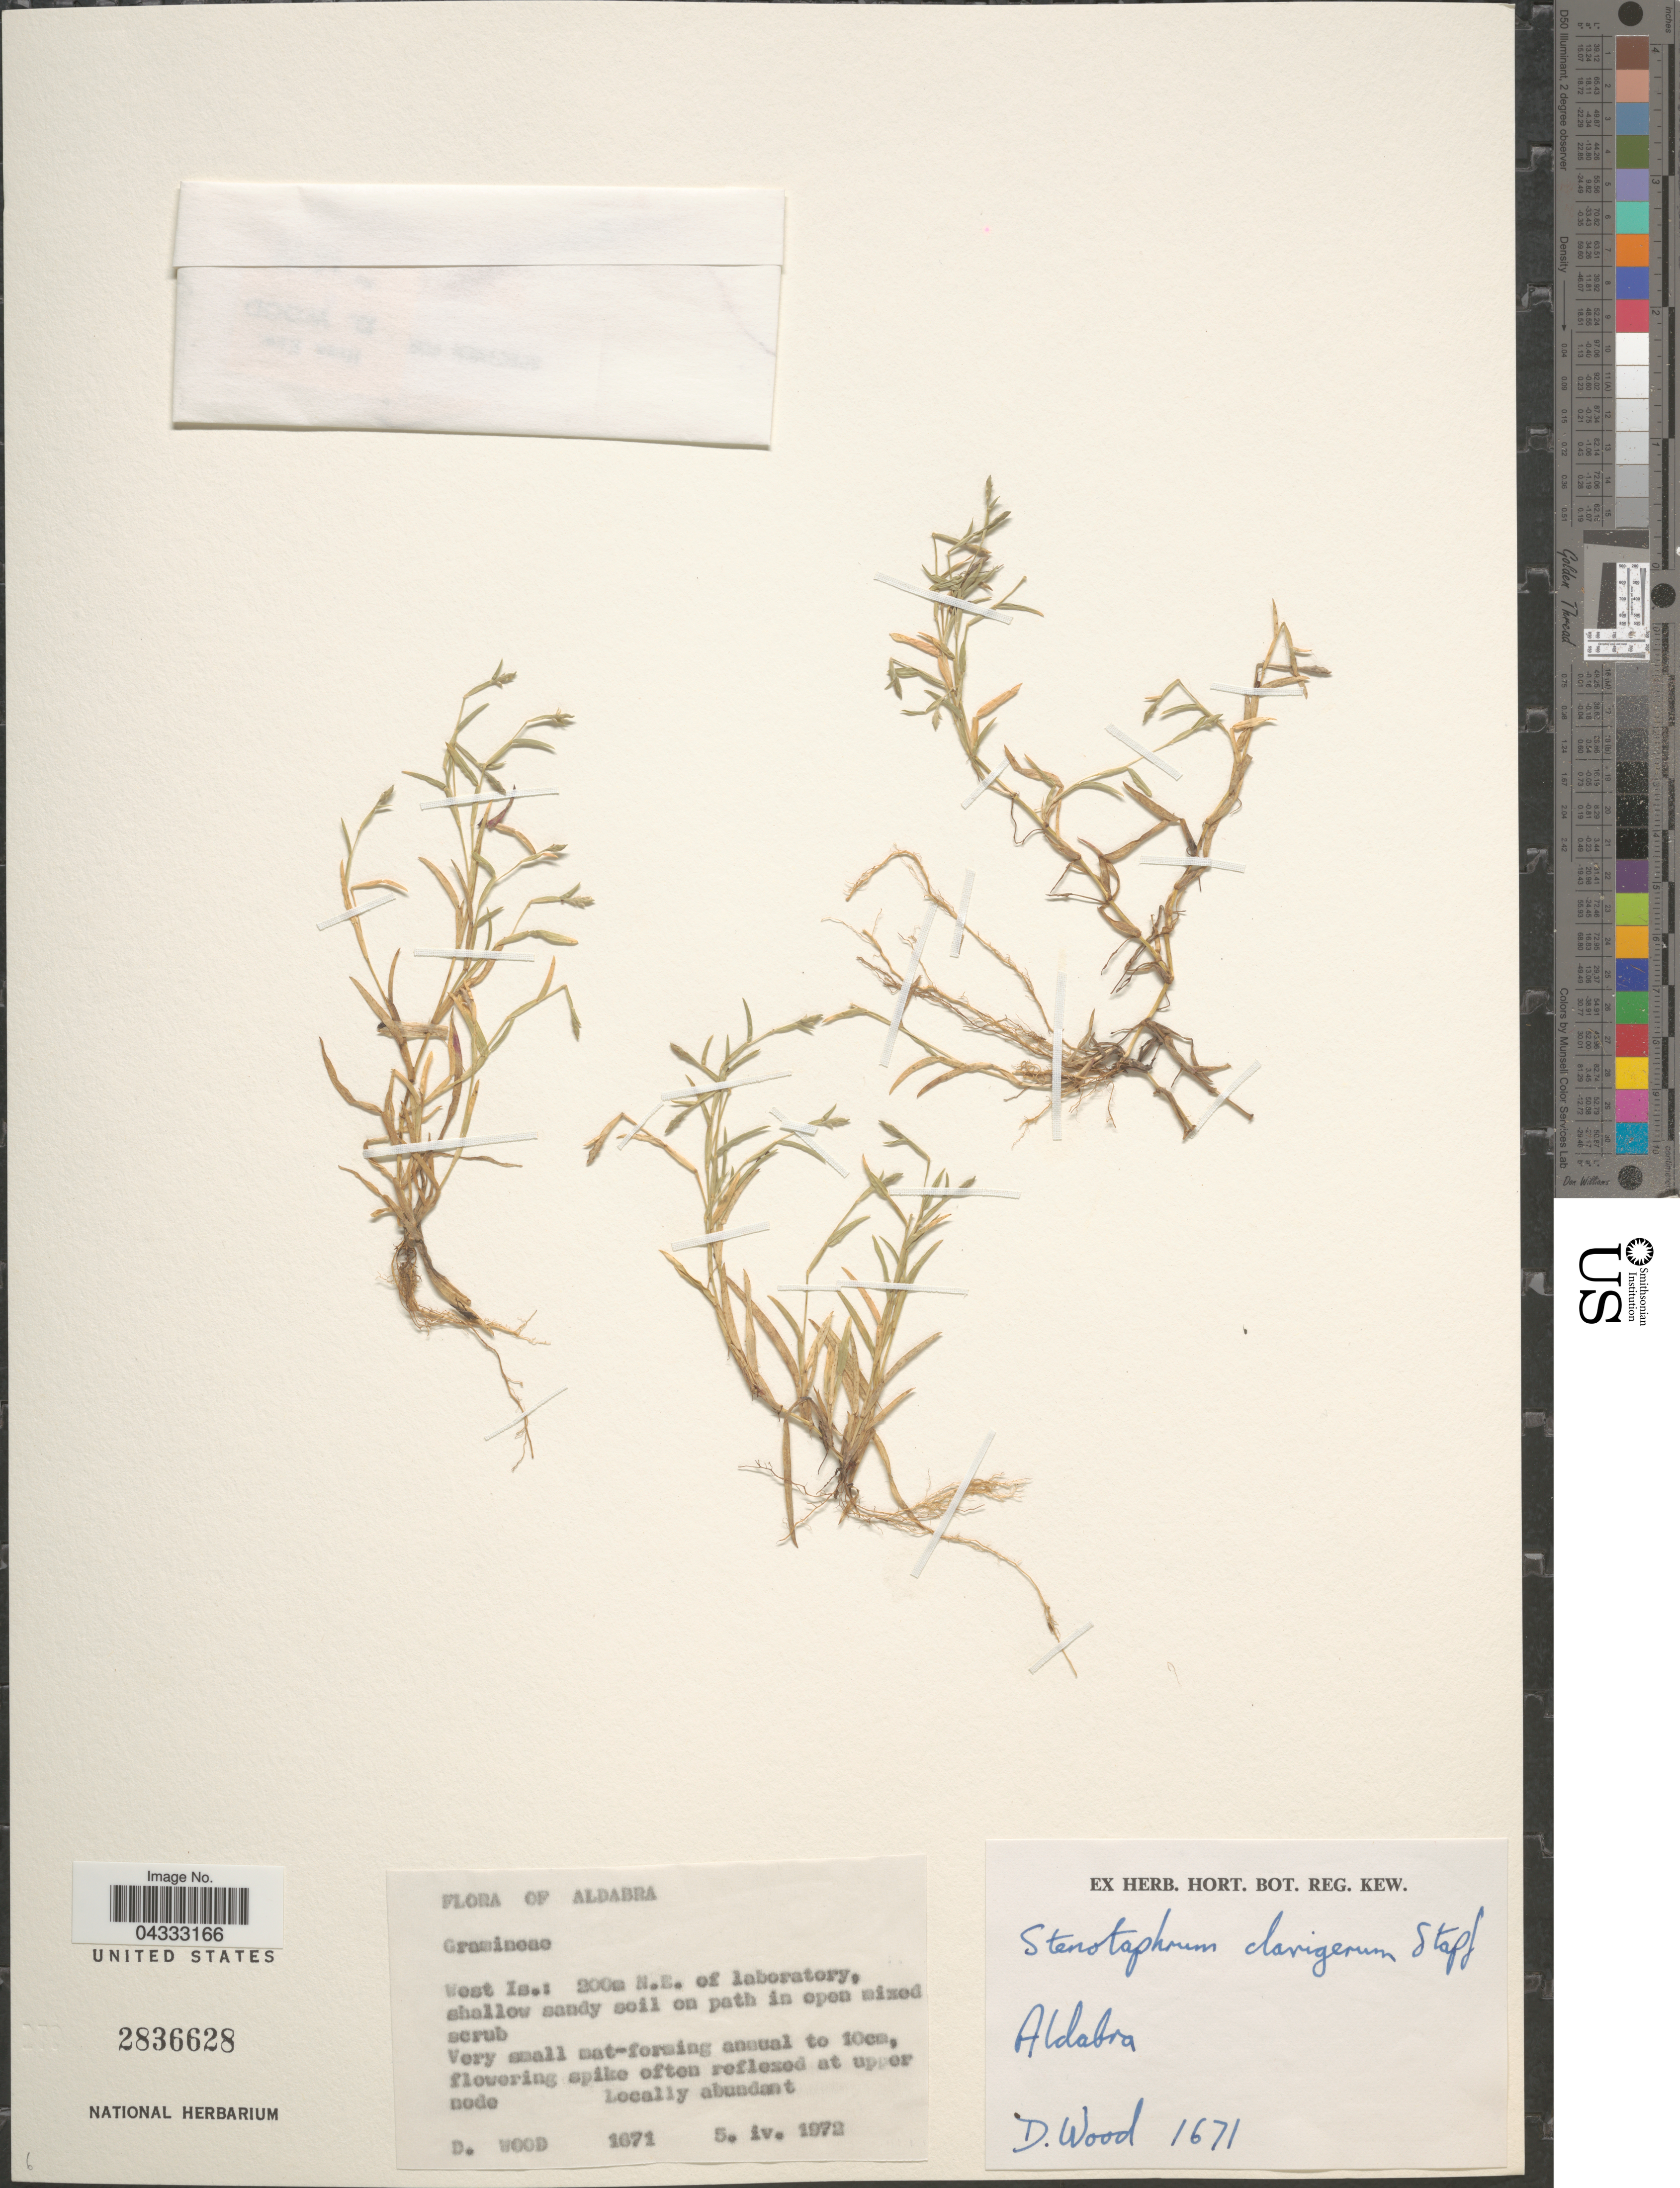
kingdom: Plantae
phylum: Tracheophyta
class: Liliopsida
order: Poales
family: Poaceae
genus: Stenotaphrum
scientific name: Stenotaphrum clavigerum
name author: Stapf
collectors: D. Wood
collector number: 1671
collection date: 1972-04-05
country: Seychelles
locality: Aldabra. West Is.: 200m N.E. of laboratory.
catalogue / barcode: US 2836628